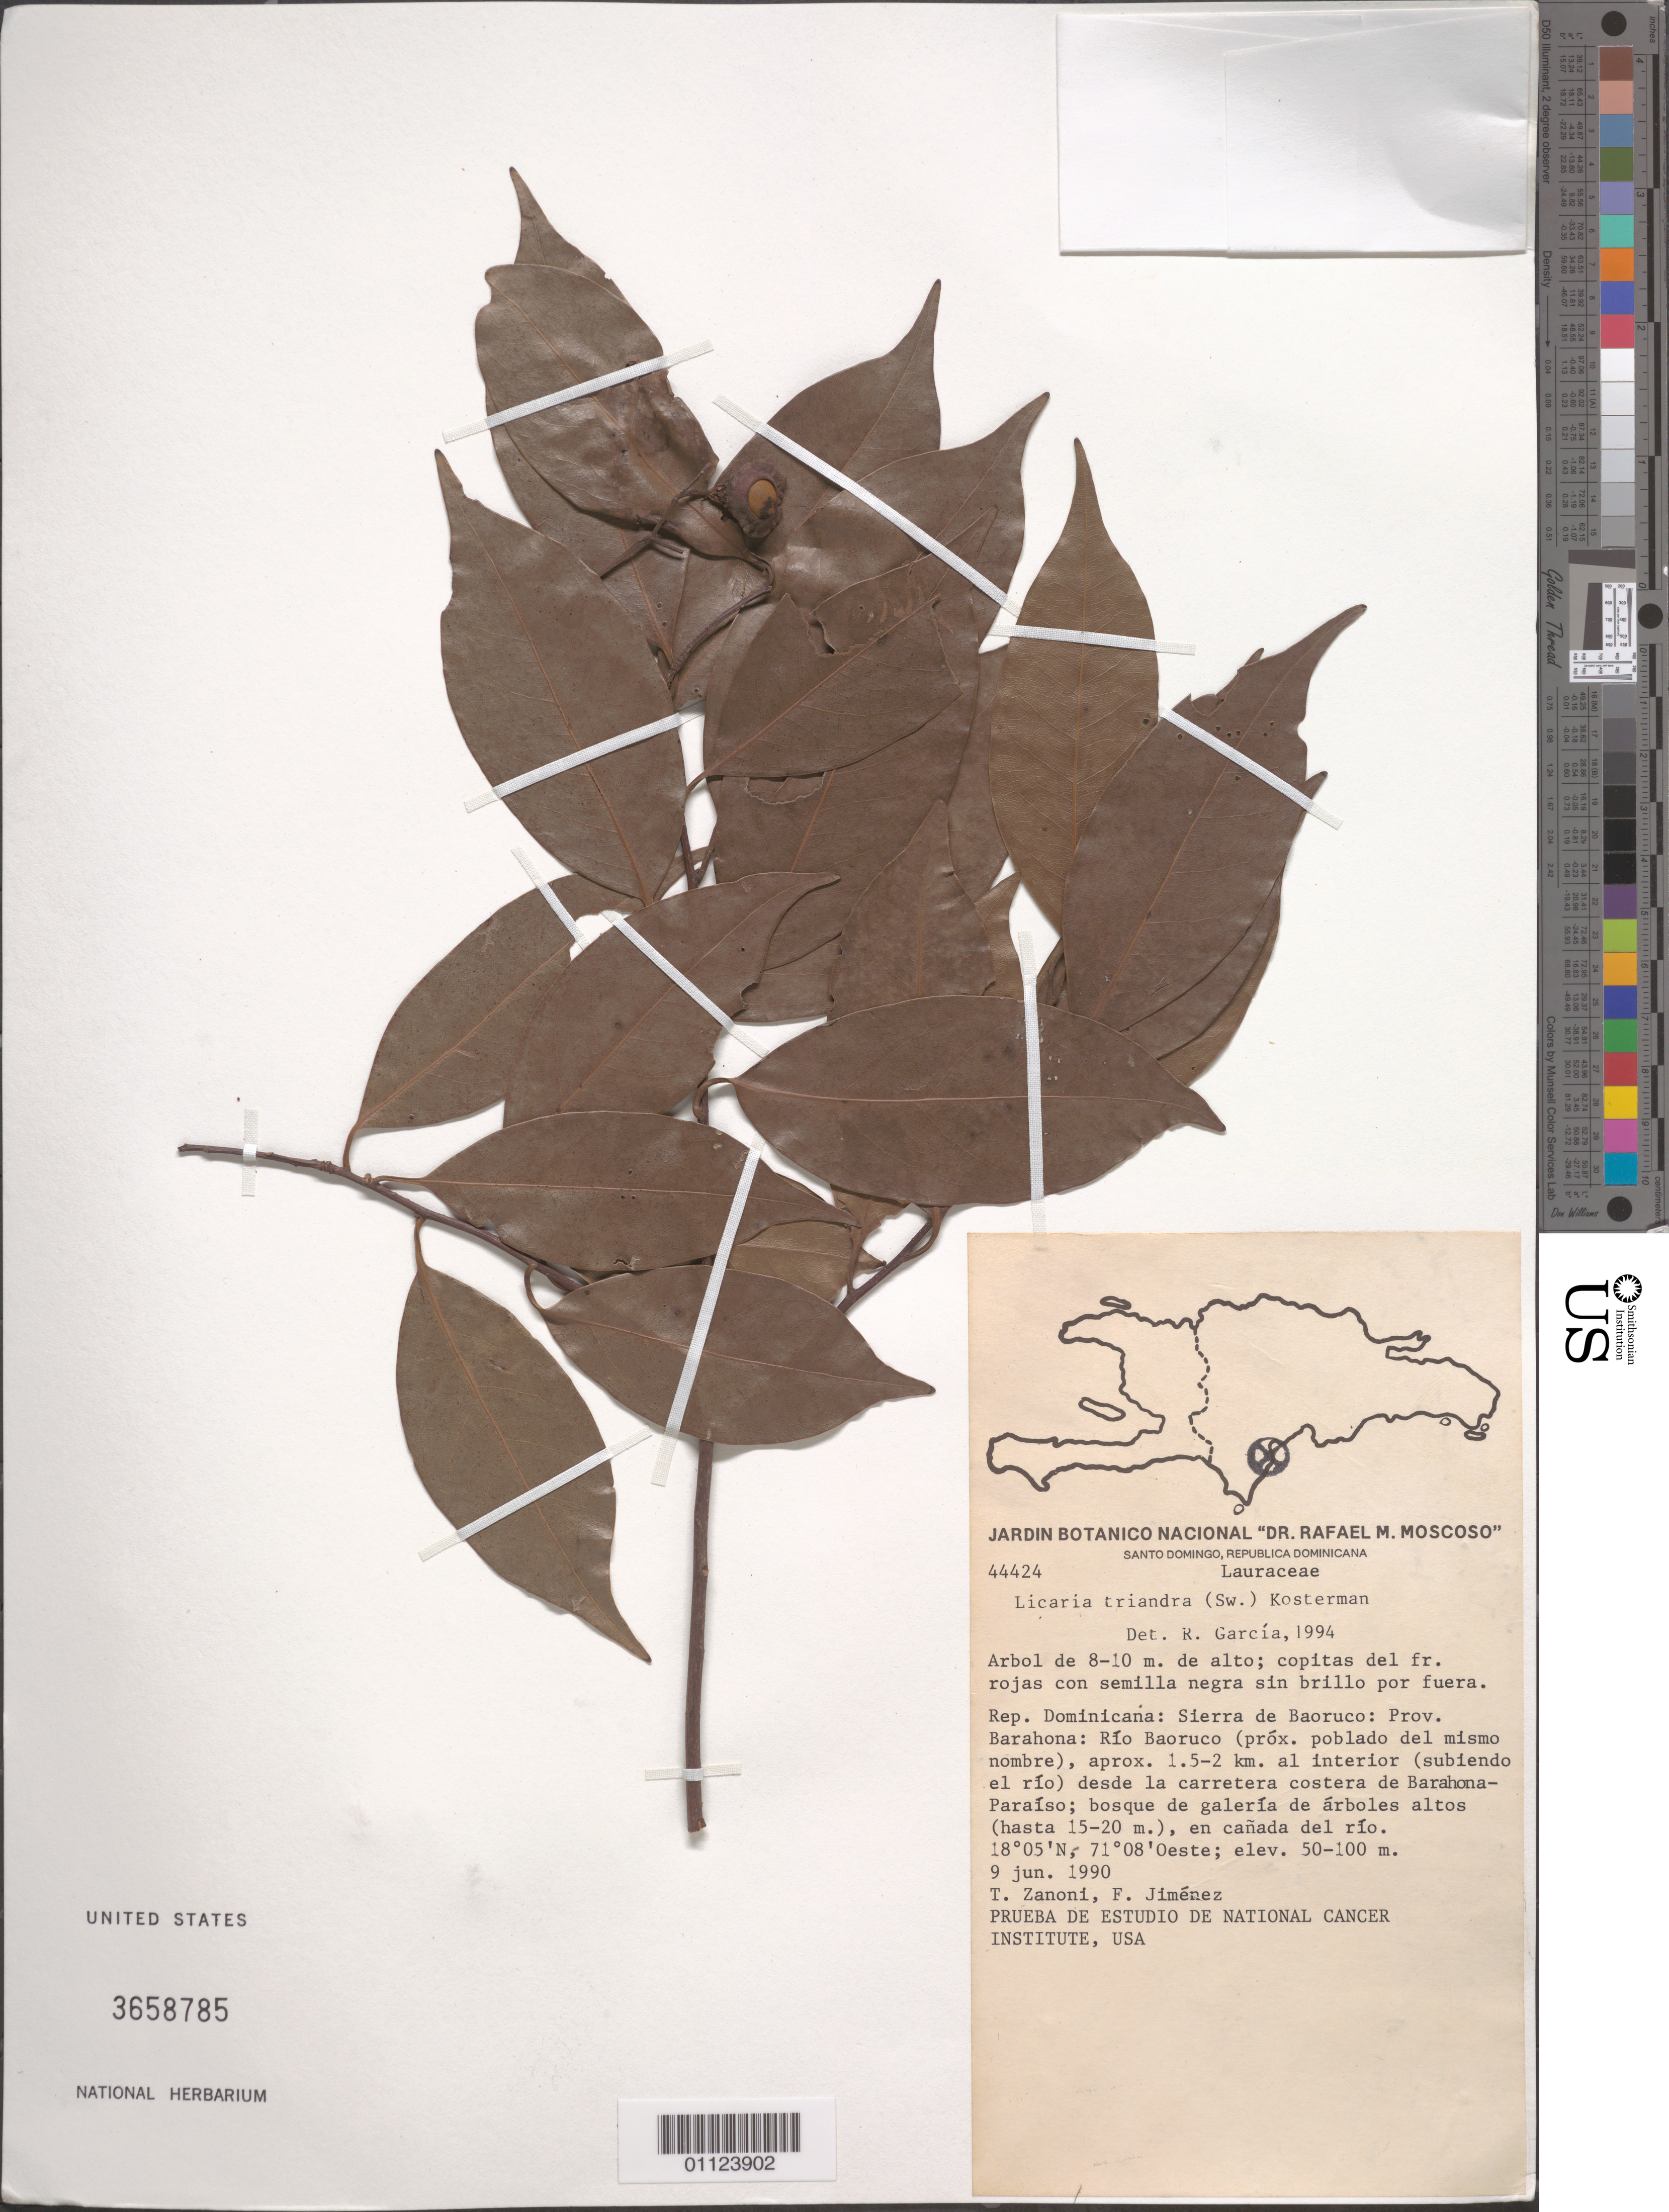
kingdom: Plantae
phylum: Tracheophyta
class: Magnoliopsida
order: Laurales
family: Lauraceae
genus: Licaria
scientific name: Licaria triandra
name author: (Sw.) Kosterm.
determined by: Garcia, R.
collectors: T. A. Zanoni & F. Jiménez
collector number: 44424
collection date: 1990-06-09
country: Dominican Republic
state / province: Barahona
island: Hispaniola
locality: Sierra de Baoruco, Río Baoruco (próx. poblado del mismo nombre), aprox. 1.5-2 km al interior (subiendo el río) desde la carretera costera de Barahona-Paraíso.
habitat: Bosque de galería de árboles altos (hasta 15-20 m), en cañada del río.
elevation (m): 50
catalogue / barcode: US 3658785